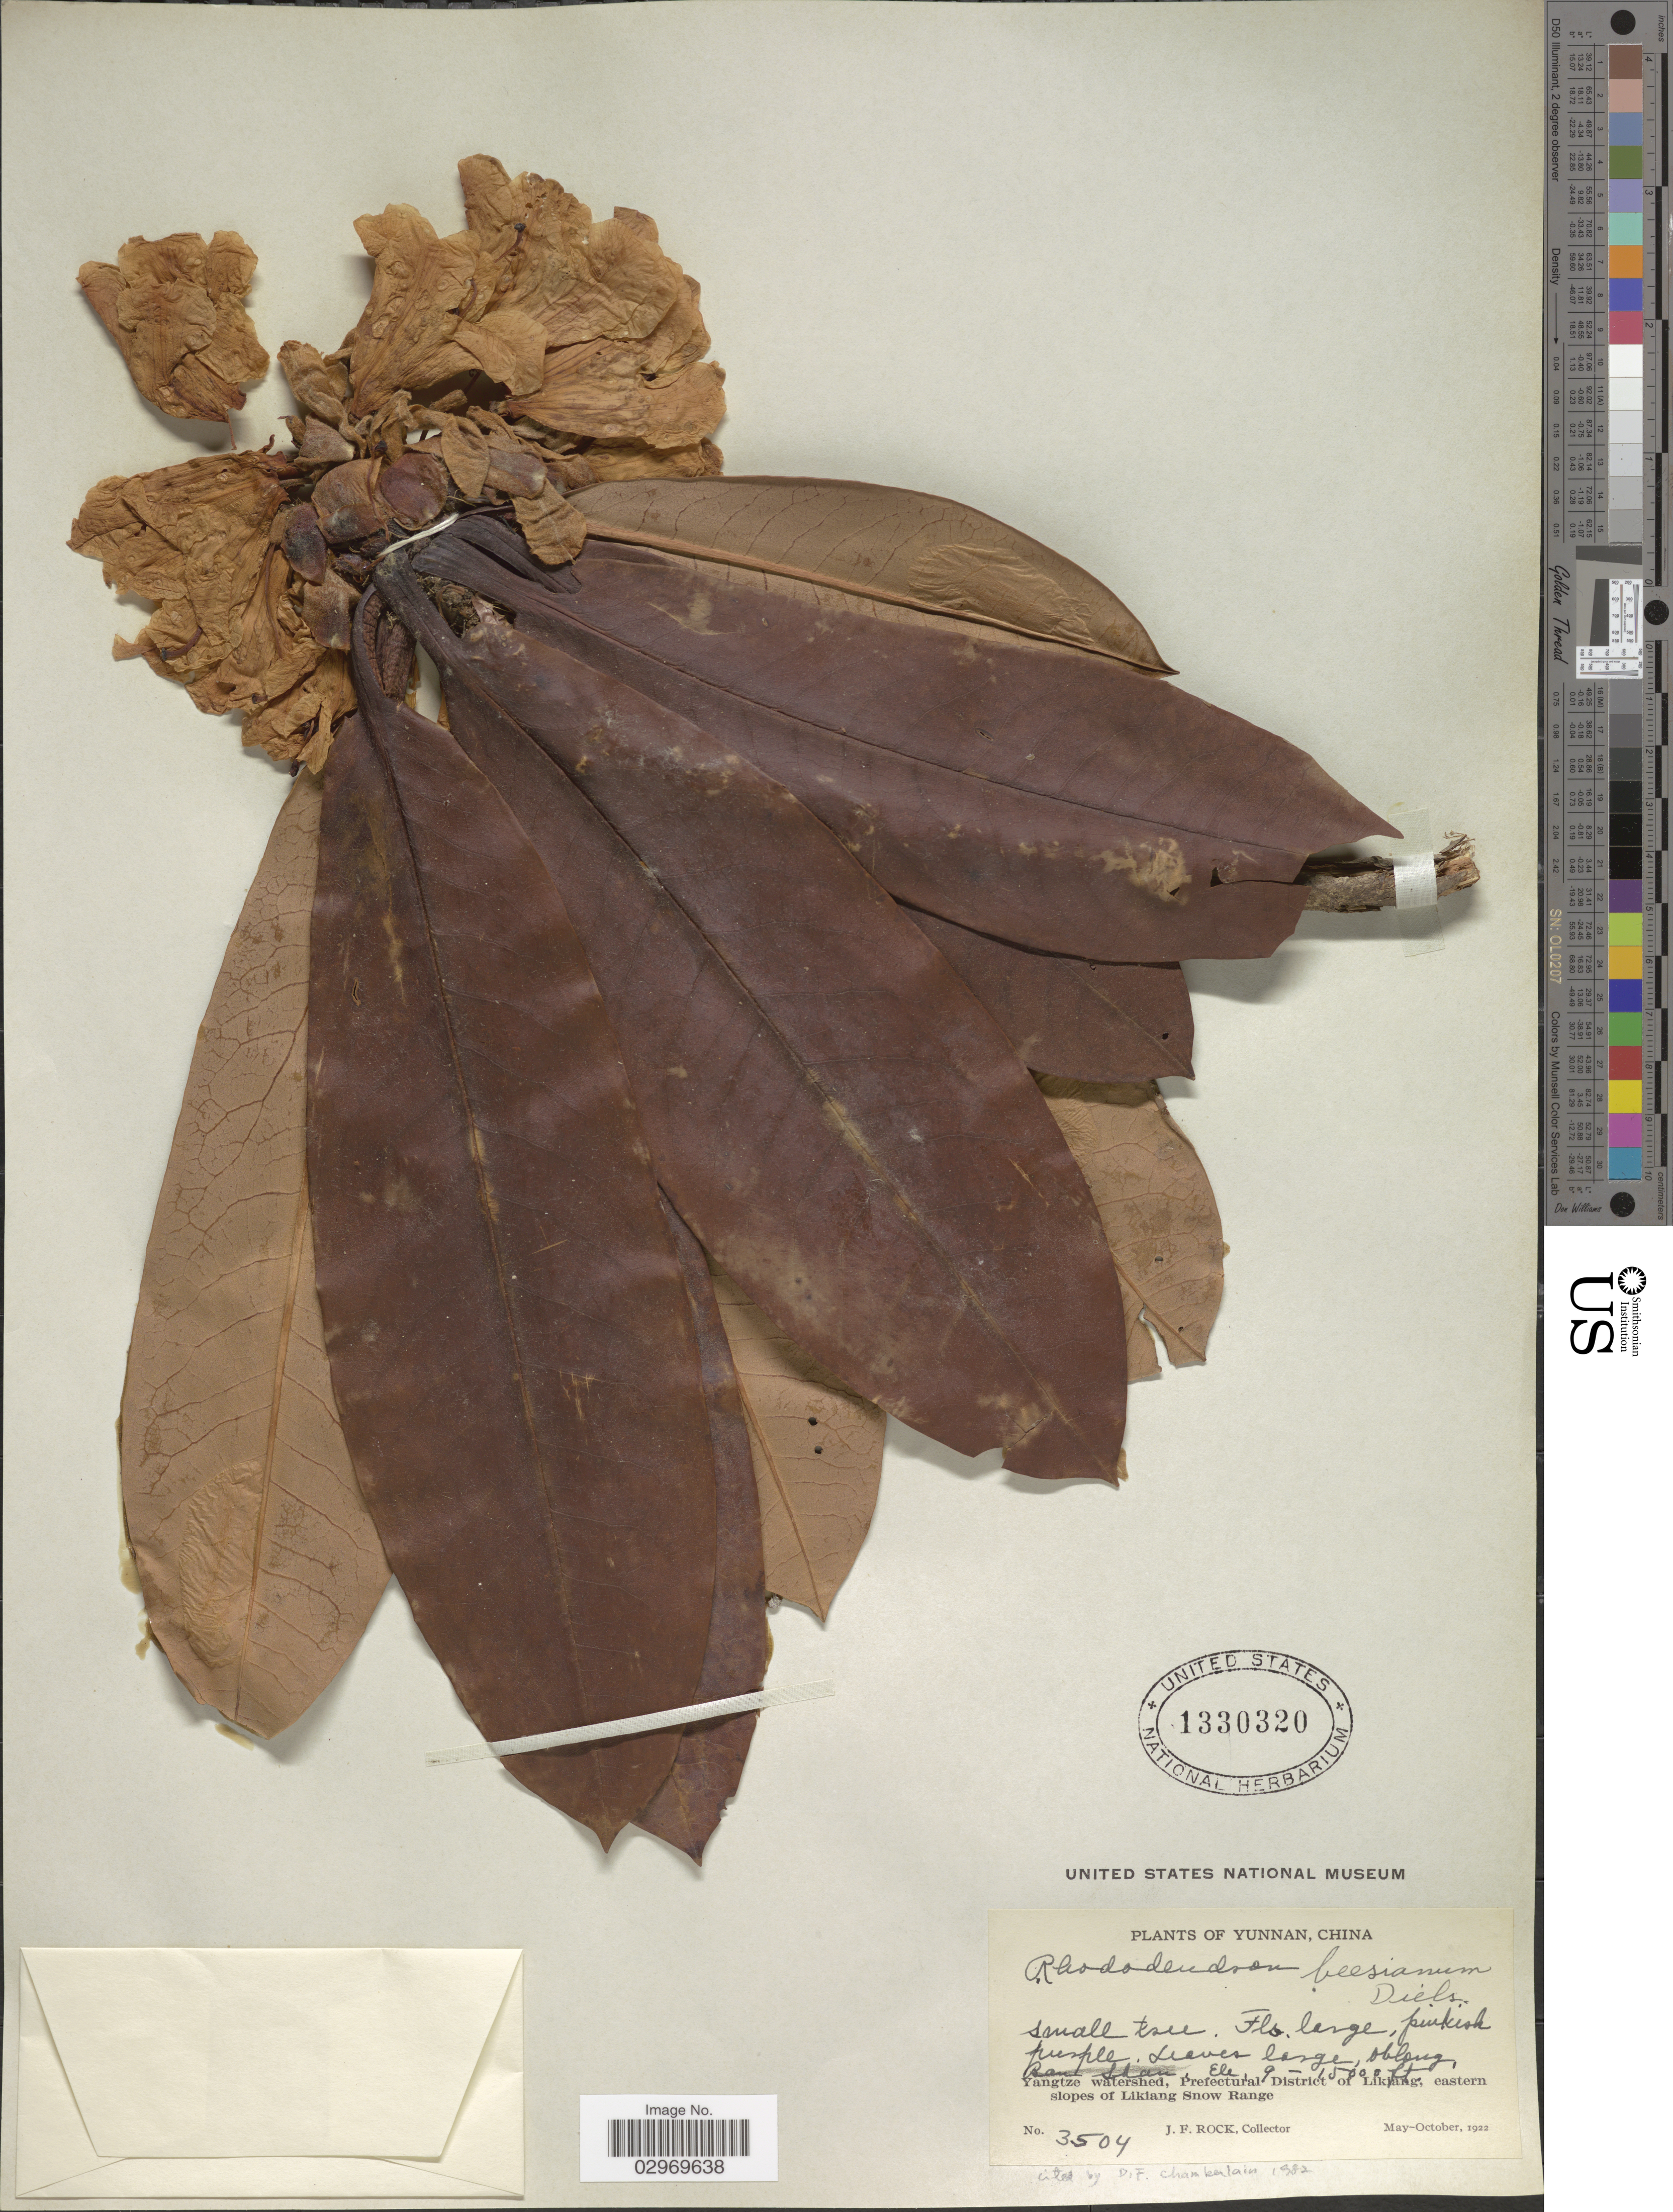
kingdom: Plantae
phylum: Tracheophyta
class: Magnoliopsida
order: Ericales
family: Ericaceae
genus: Rhododendron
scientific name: Rhododendron beesianum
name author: Diels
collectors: J. Rock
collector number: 350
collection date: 1922-05/1922-10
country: China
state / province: Yunnan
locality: Yangtze watershed, Prefectural District of Likiang, eastern slopes of Likiang Snow Range.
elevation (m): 2743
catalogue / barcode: US 1330320